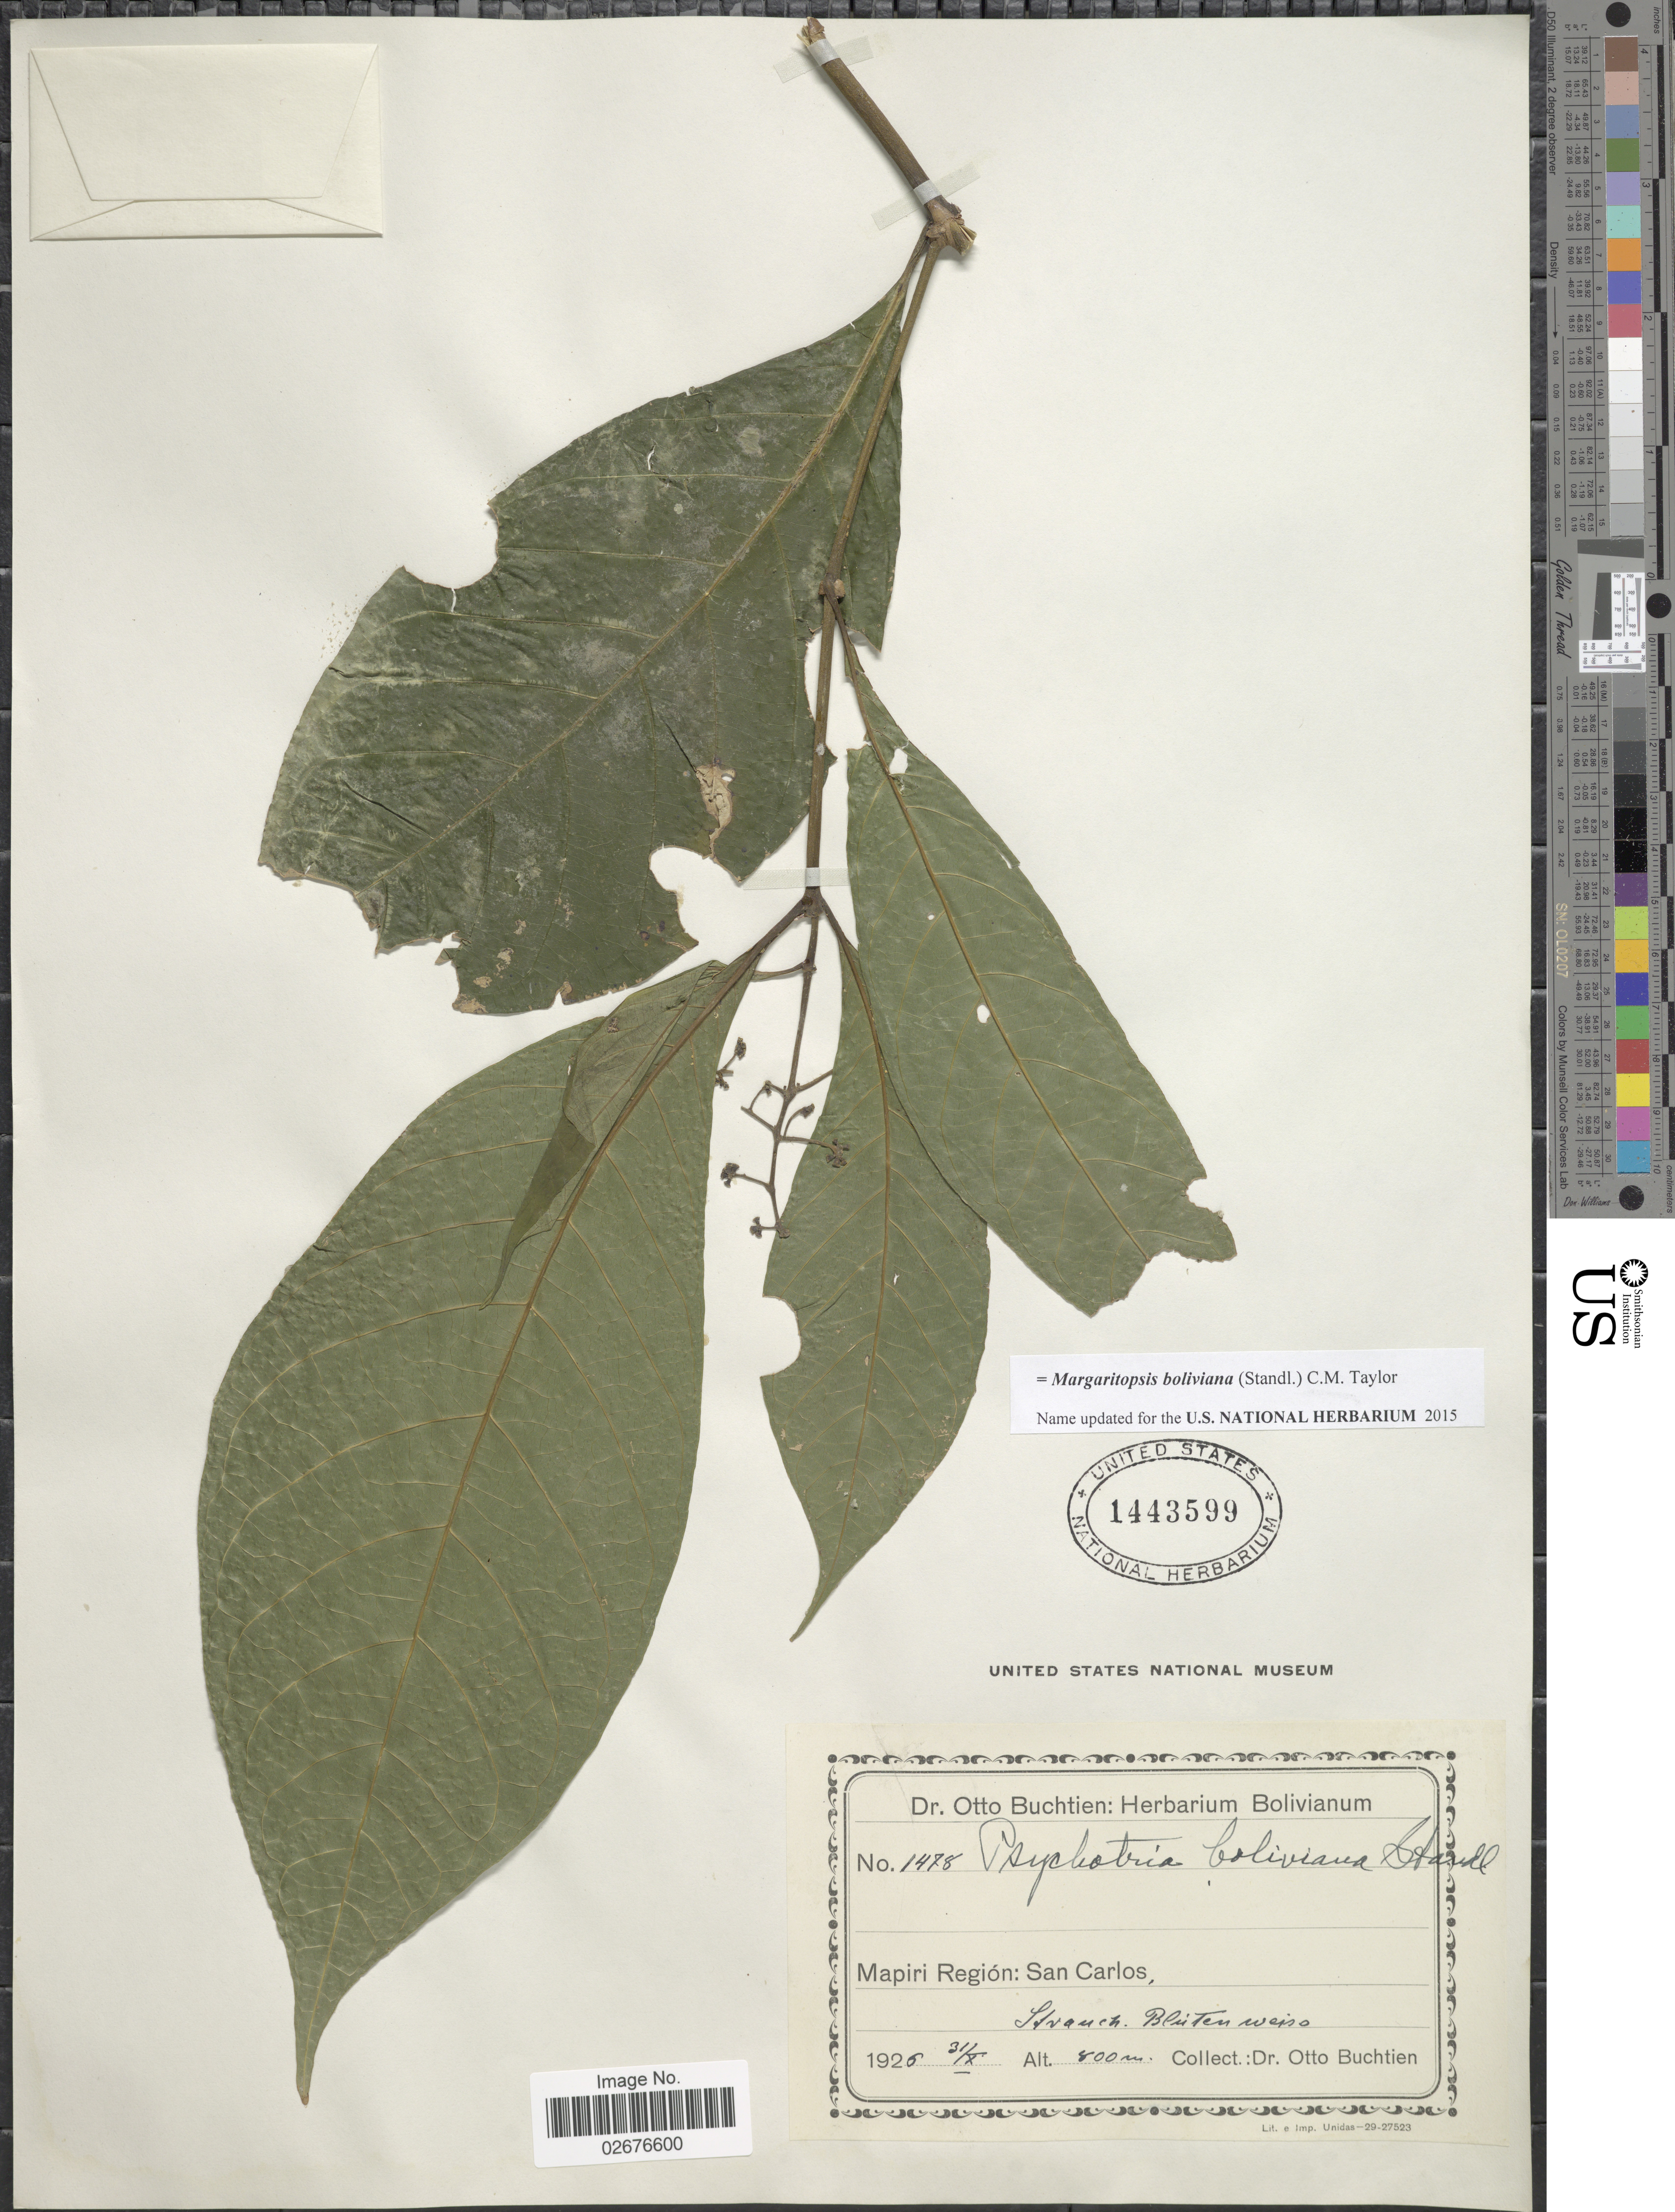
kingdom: Plantae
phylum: Tracheophyta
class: Magnoliopsida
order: Gentianales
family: Rubiaceae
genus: Margaritopsis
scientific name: Margaritopsis boliviana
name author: (Standl.) C.M. Taylor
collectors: O. Buchtien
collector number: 1478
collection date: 1926-10-31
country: Bolivia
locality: Mapiri Region: San Carlos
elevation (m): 800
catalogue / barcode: US 1443599